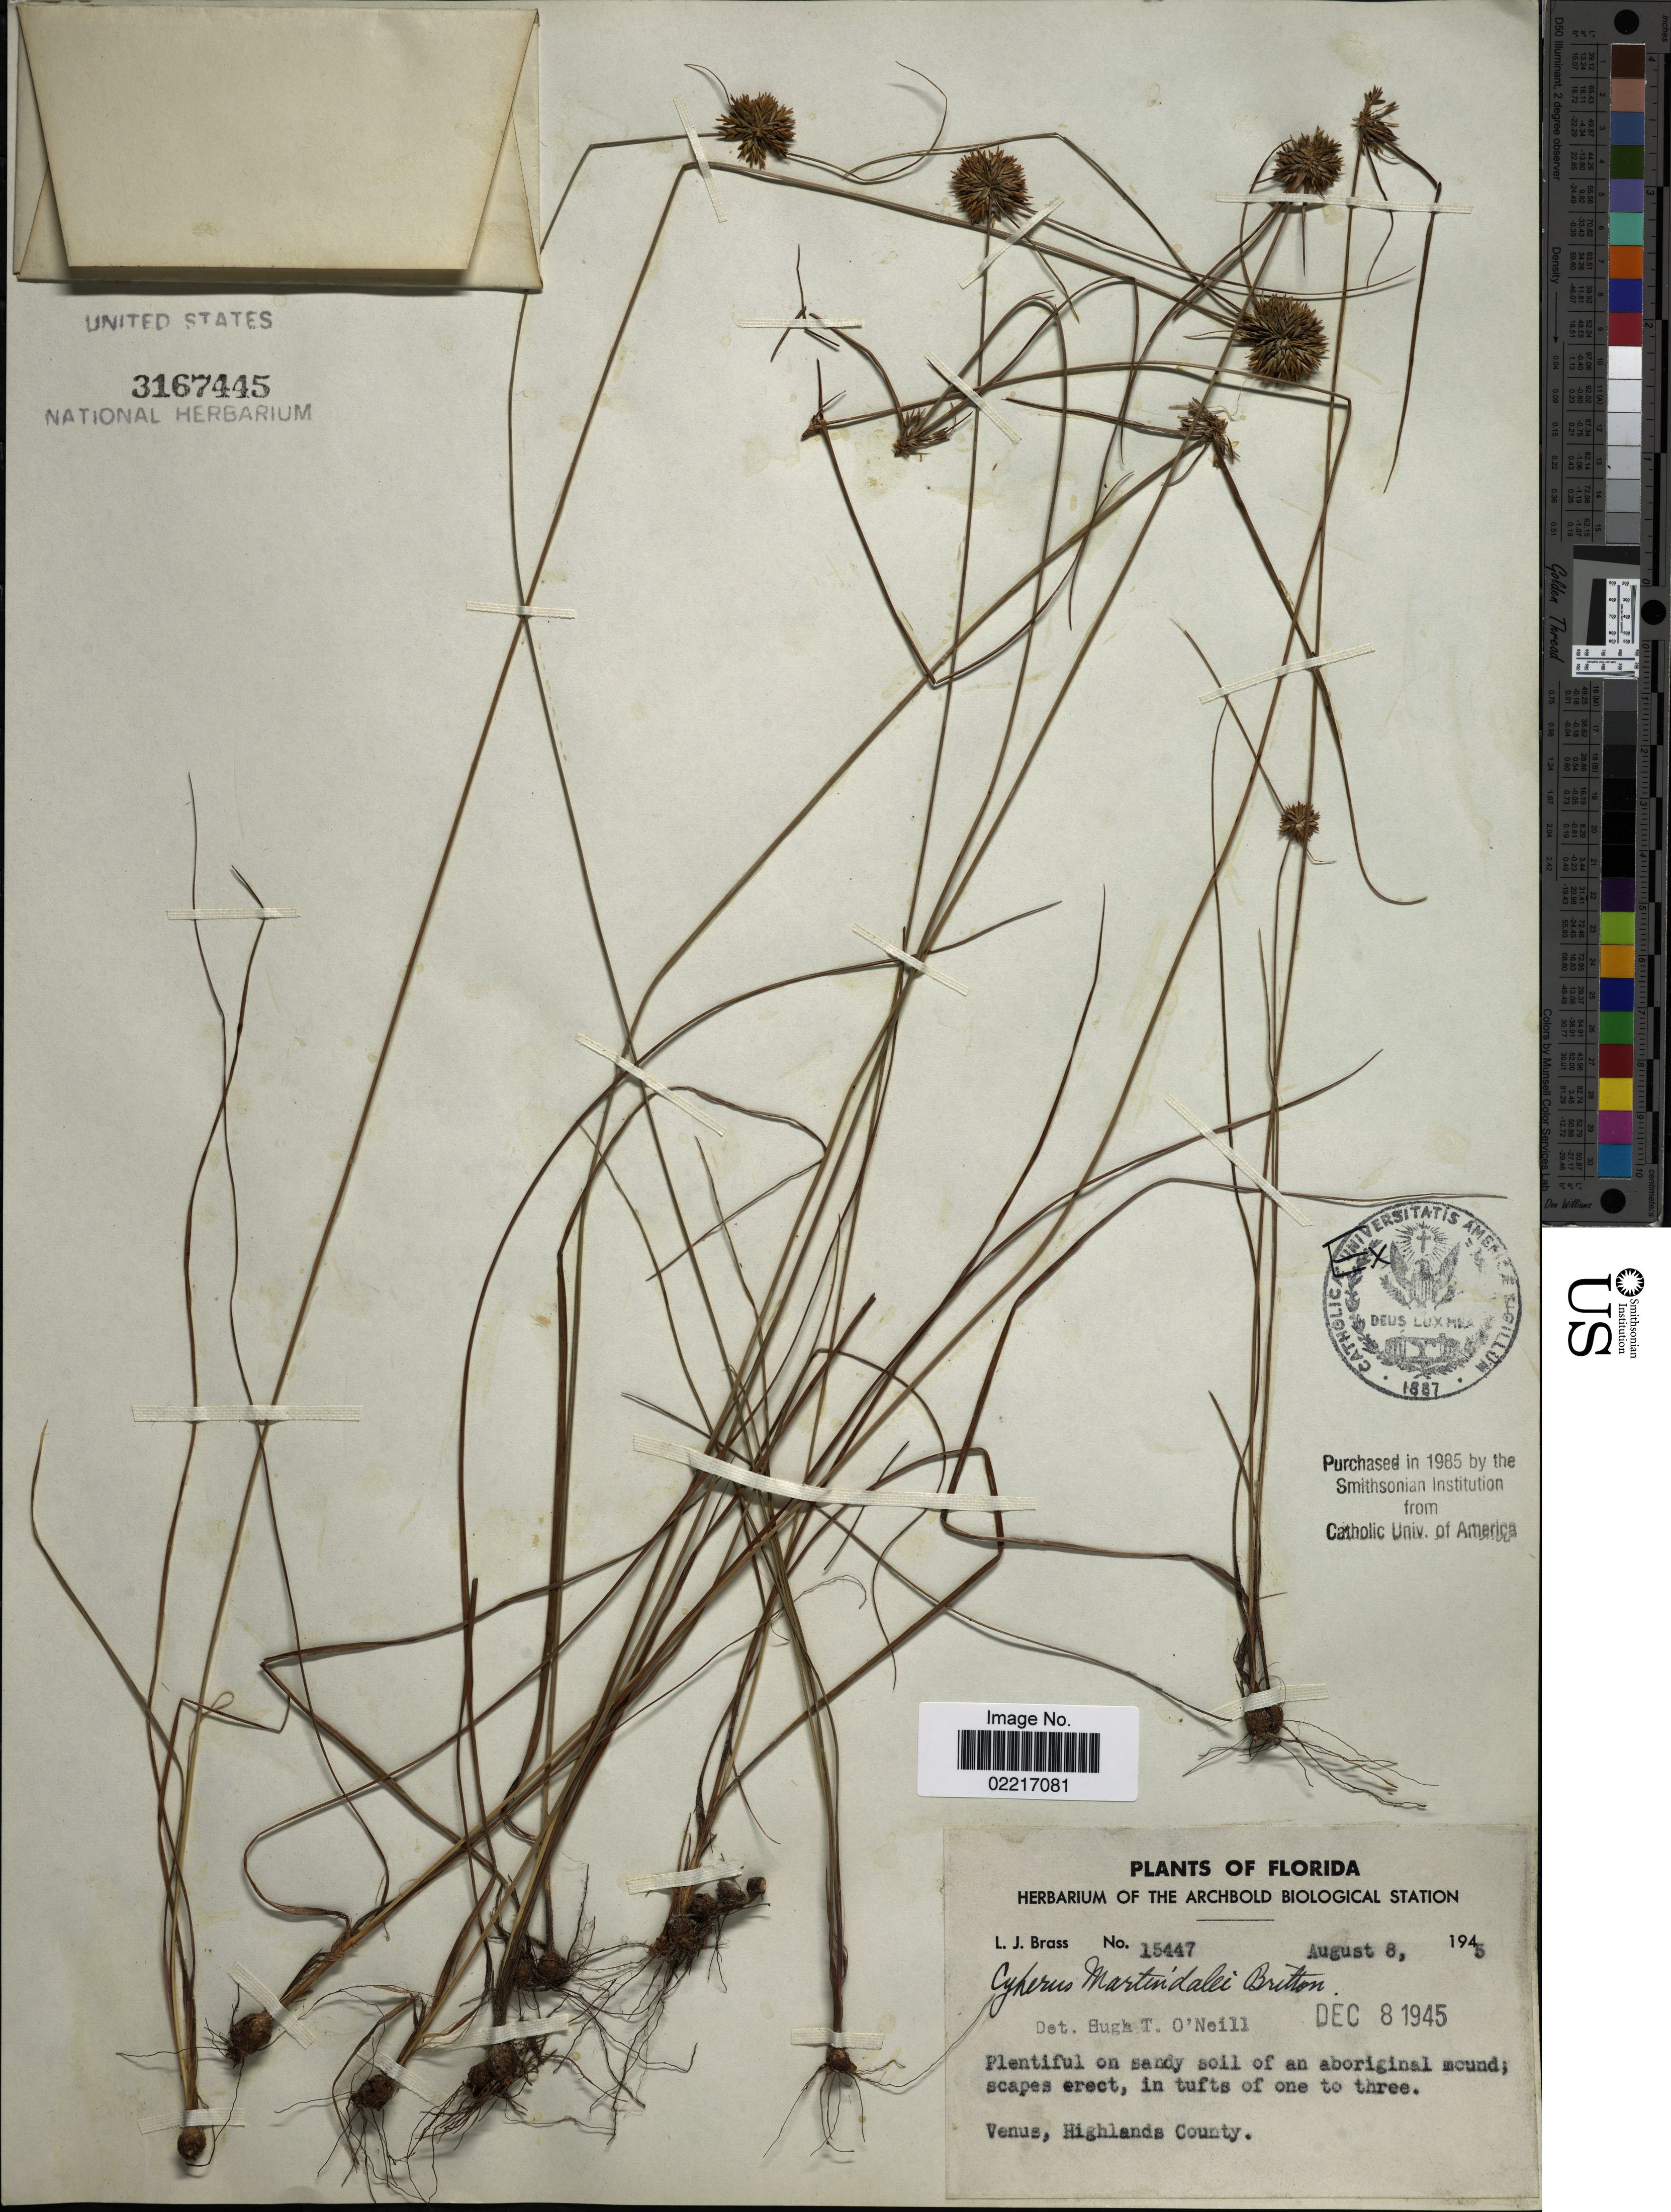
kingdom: Plantae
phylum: Tracheophyta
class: Liliopsida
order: Poales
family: Cyperaceae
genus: Cyperus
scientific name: Cyperus filiculmis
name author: Vahl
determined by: Strong, Mark T., (BOT), Smithsonian Institution - National Museum of Natural History (UNITED STATES)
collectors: L. J. Brass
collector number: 15447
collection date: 1945-08-08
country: United States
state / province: Florida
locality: Venus, Highlands County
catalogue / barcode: US 3167445